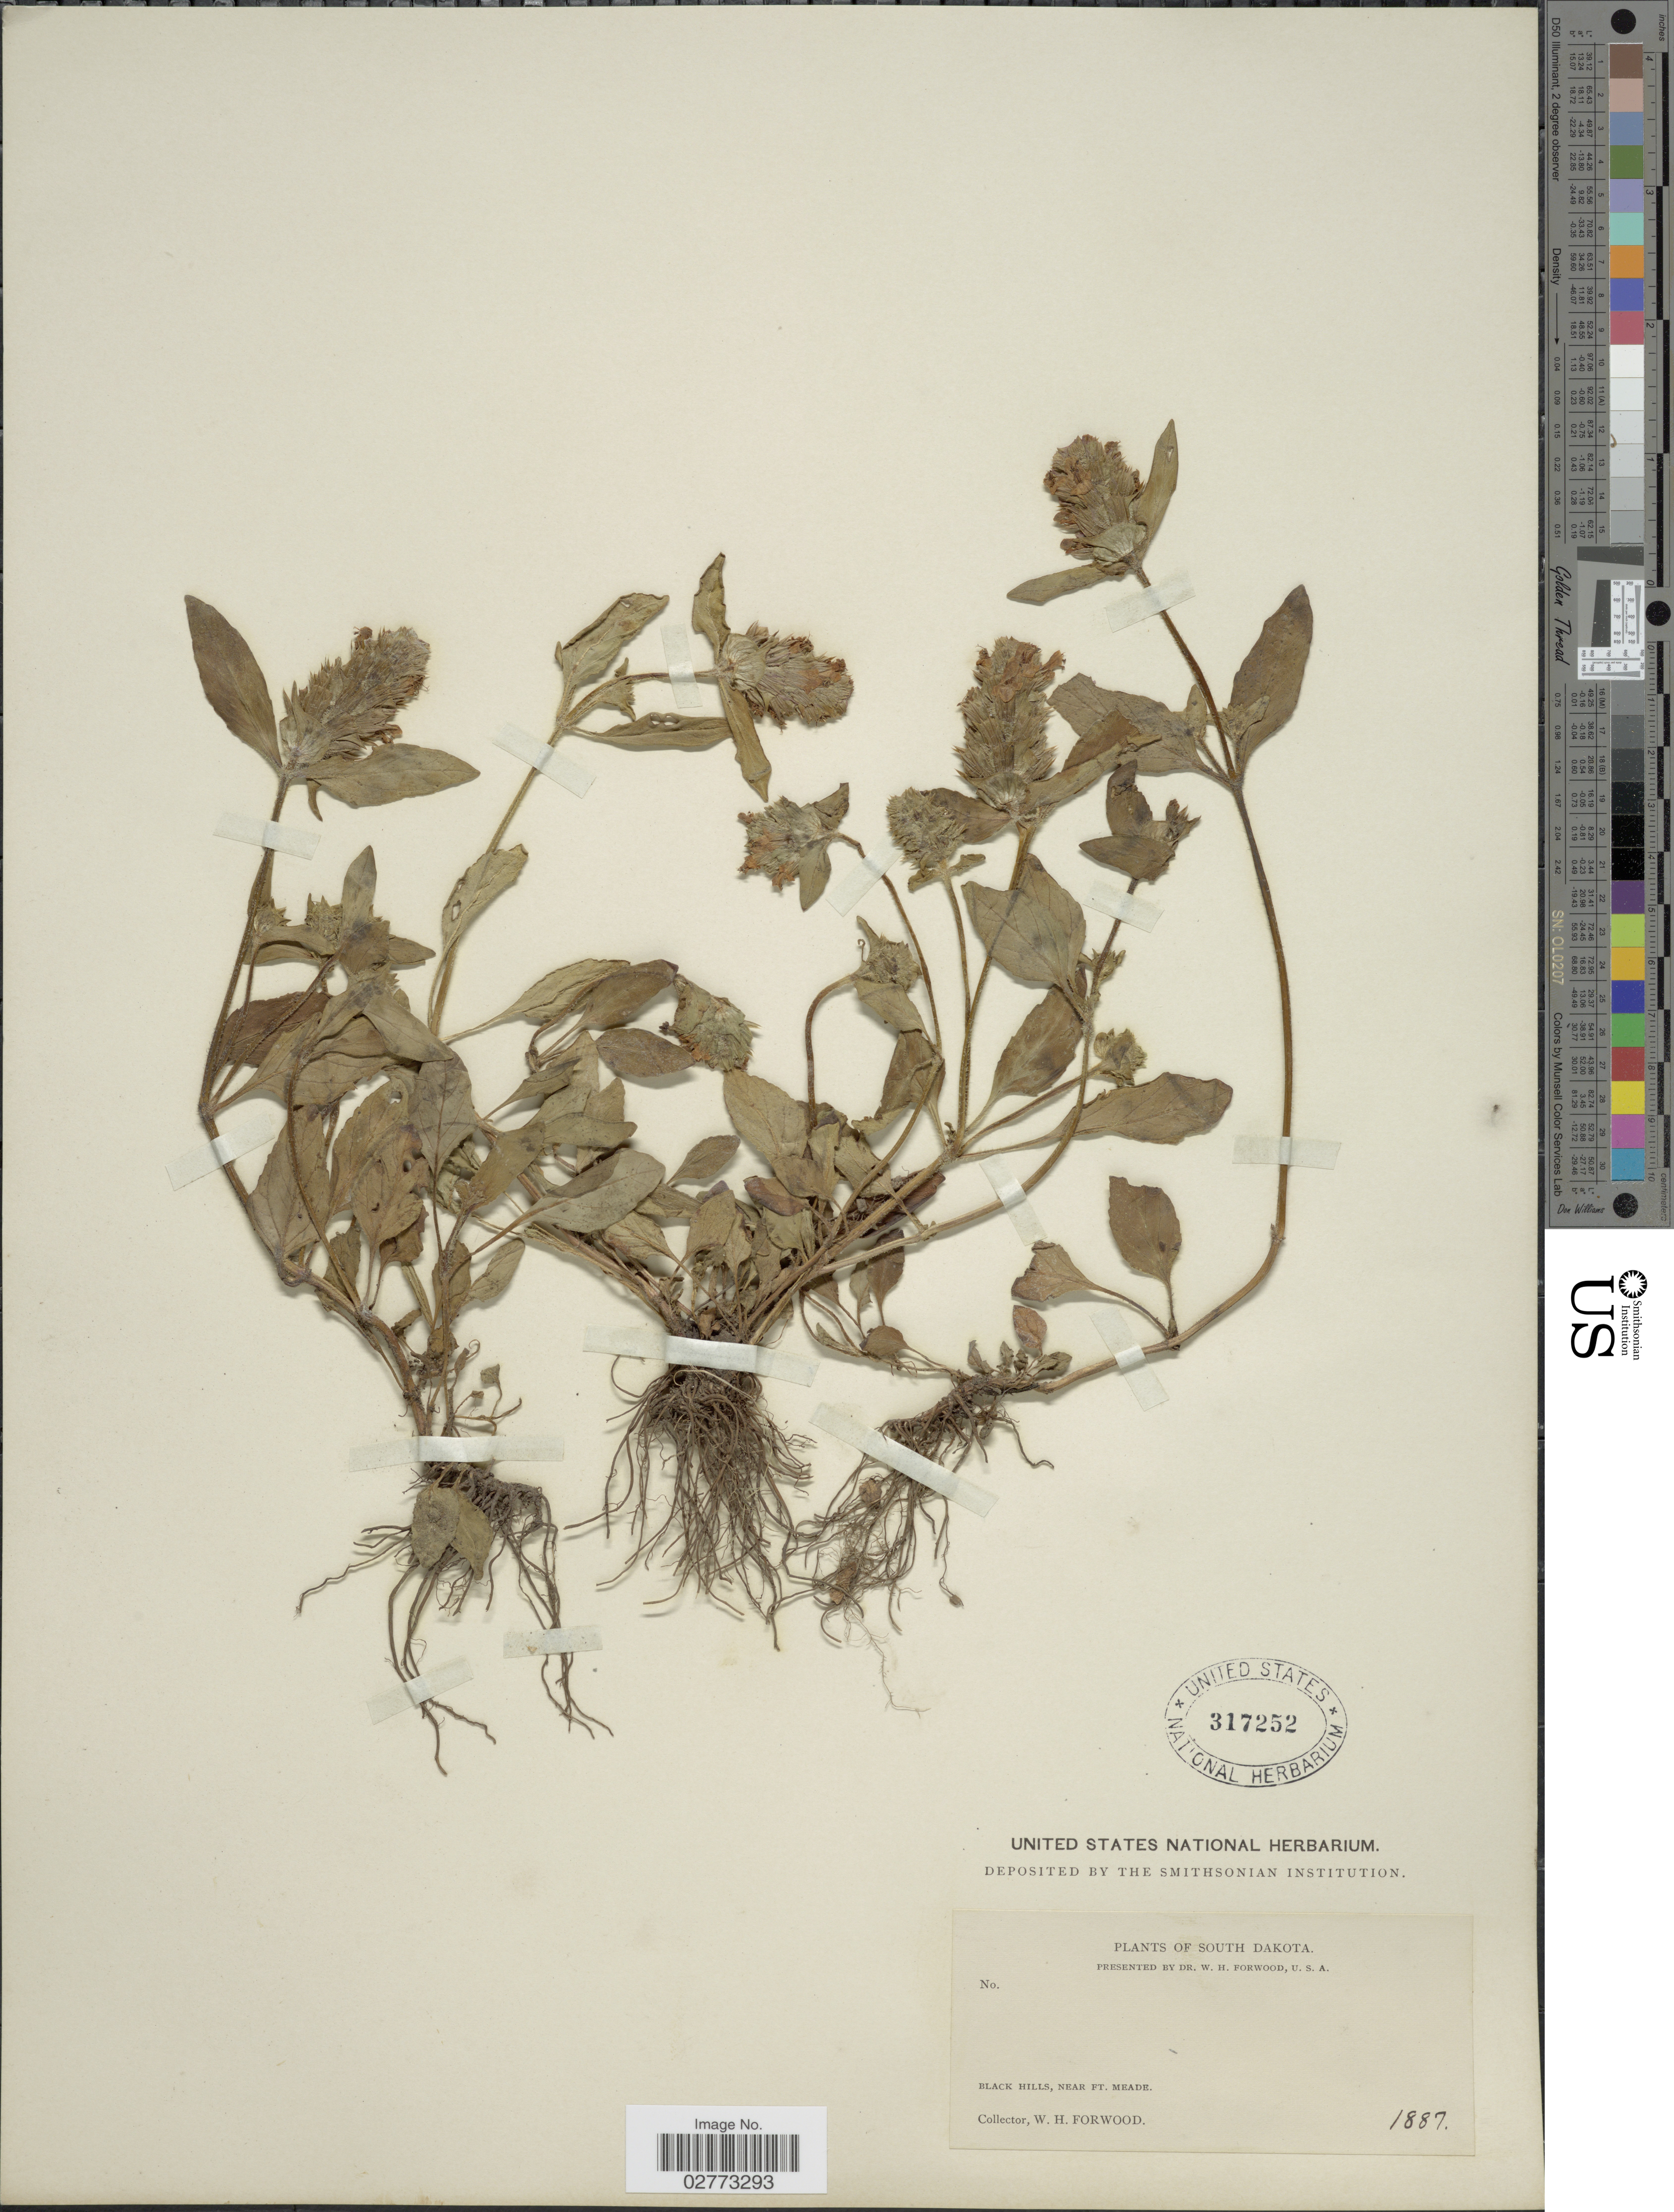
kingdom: Plantae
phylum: Tracheophyta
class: Magnoliopsida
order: Lamiales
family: Lamiaceae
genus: Prunella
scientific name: Prunella vulgaris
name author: L.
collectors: W. Forwood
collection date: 1887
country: United States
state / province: South Dakota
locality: Black Hills, near Ft. Meade.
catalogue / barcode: US 317252